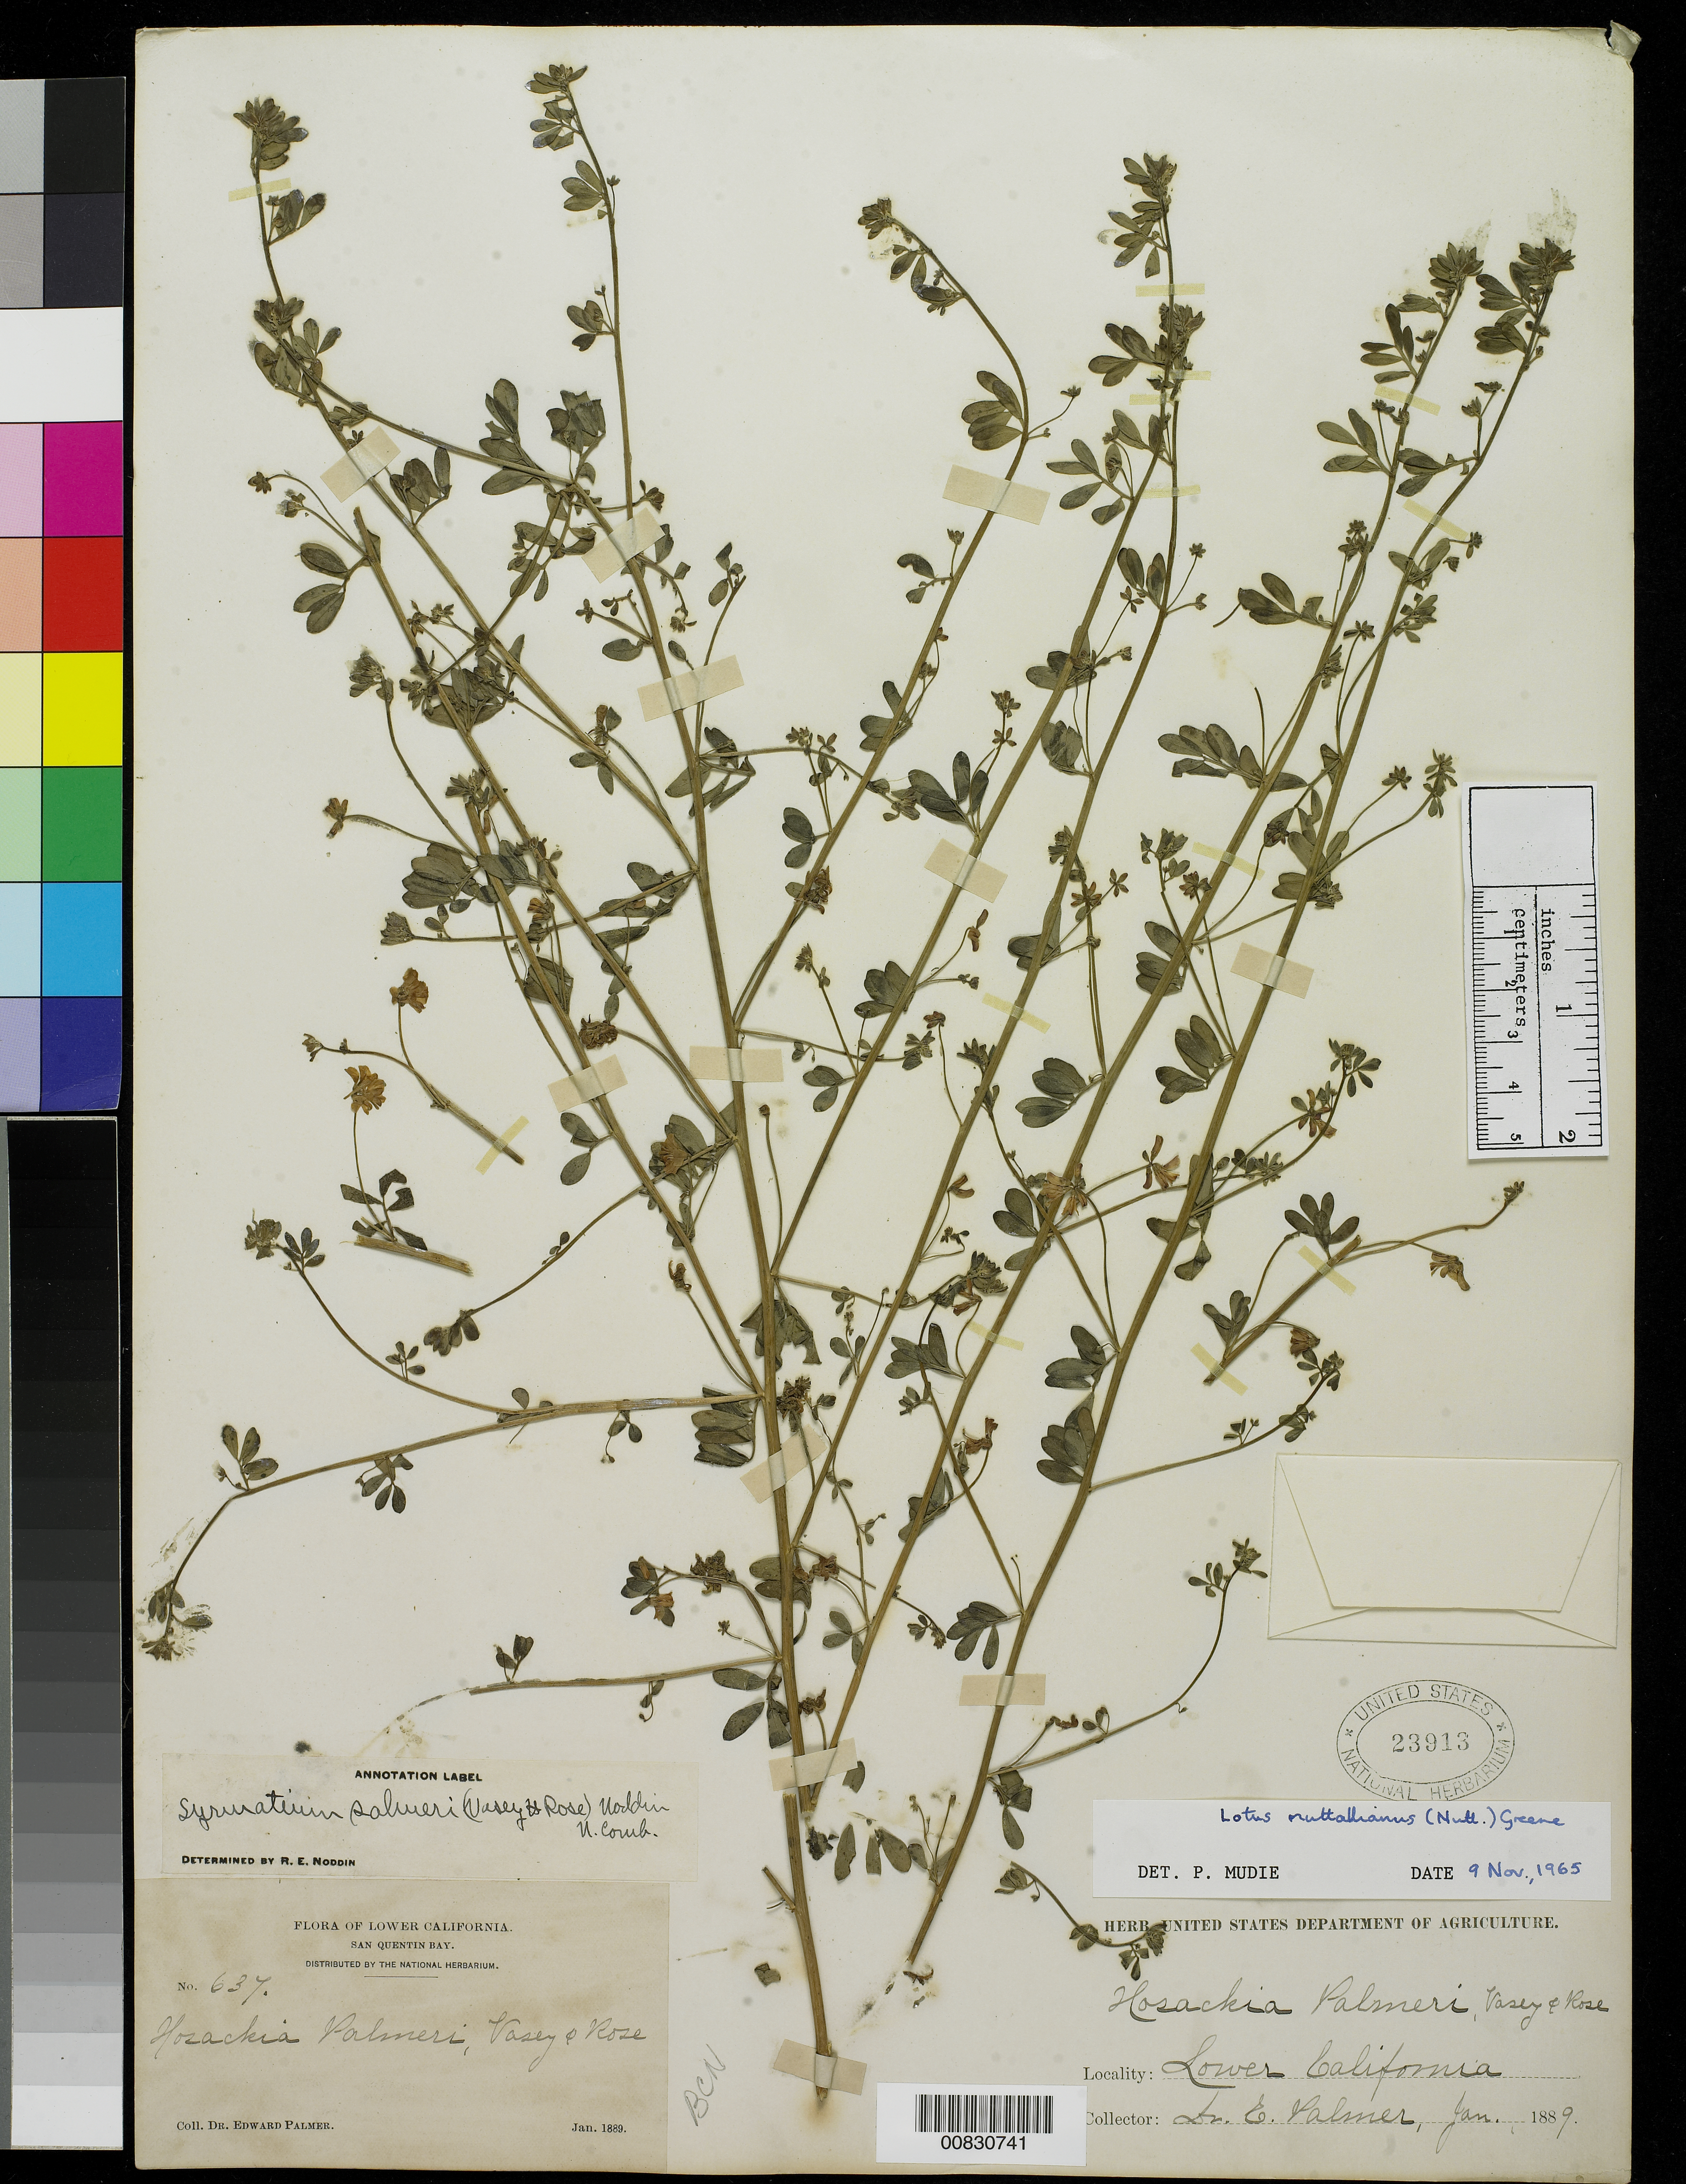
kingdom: Plantae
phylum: Tracheophyta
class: Magnoliopsida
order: Fabales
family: Fabaceae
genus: Lotus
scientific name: Lotus nuttallianus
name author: Greene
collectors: E. Palmer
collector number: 637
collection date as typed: Jan 1889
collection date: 1889-01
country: Mexico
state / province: Baja California Norte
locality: San Quentin Bay, Baja California.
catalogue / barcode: US 23913